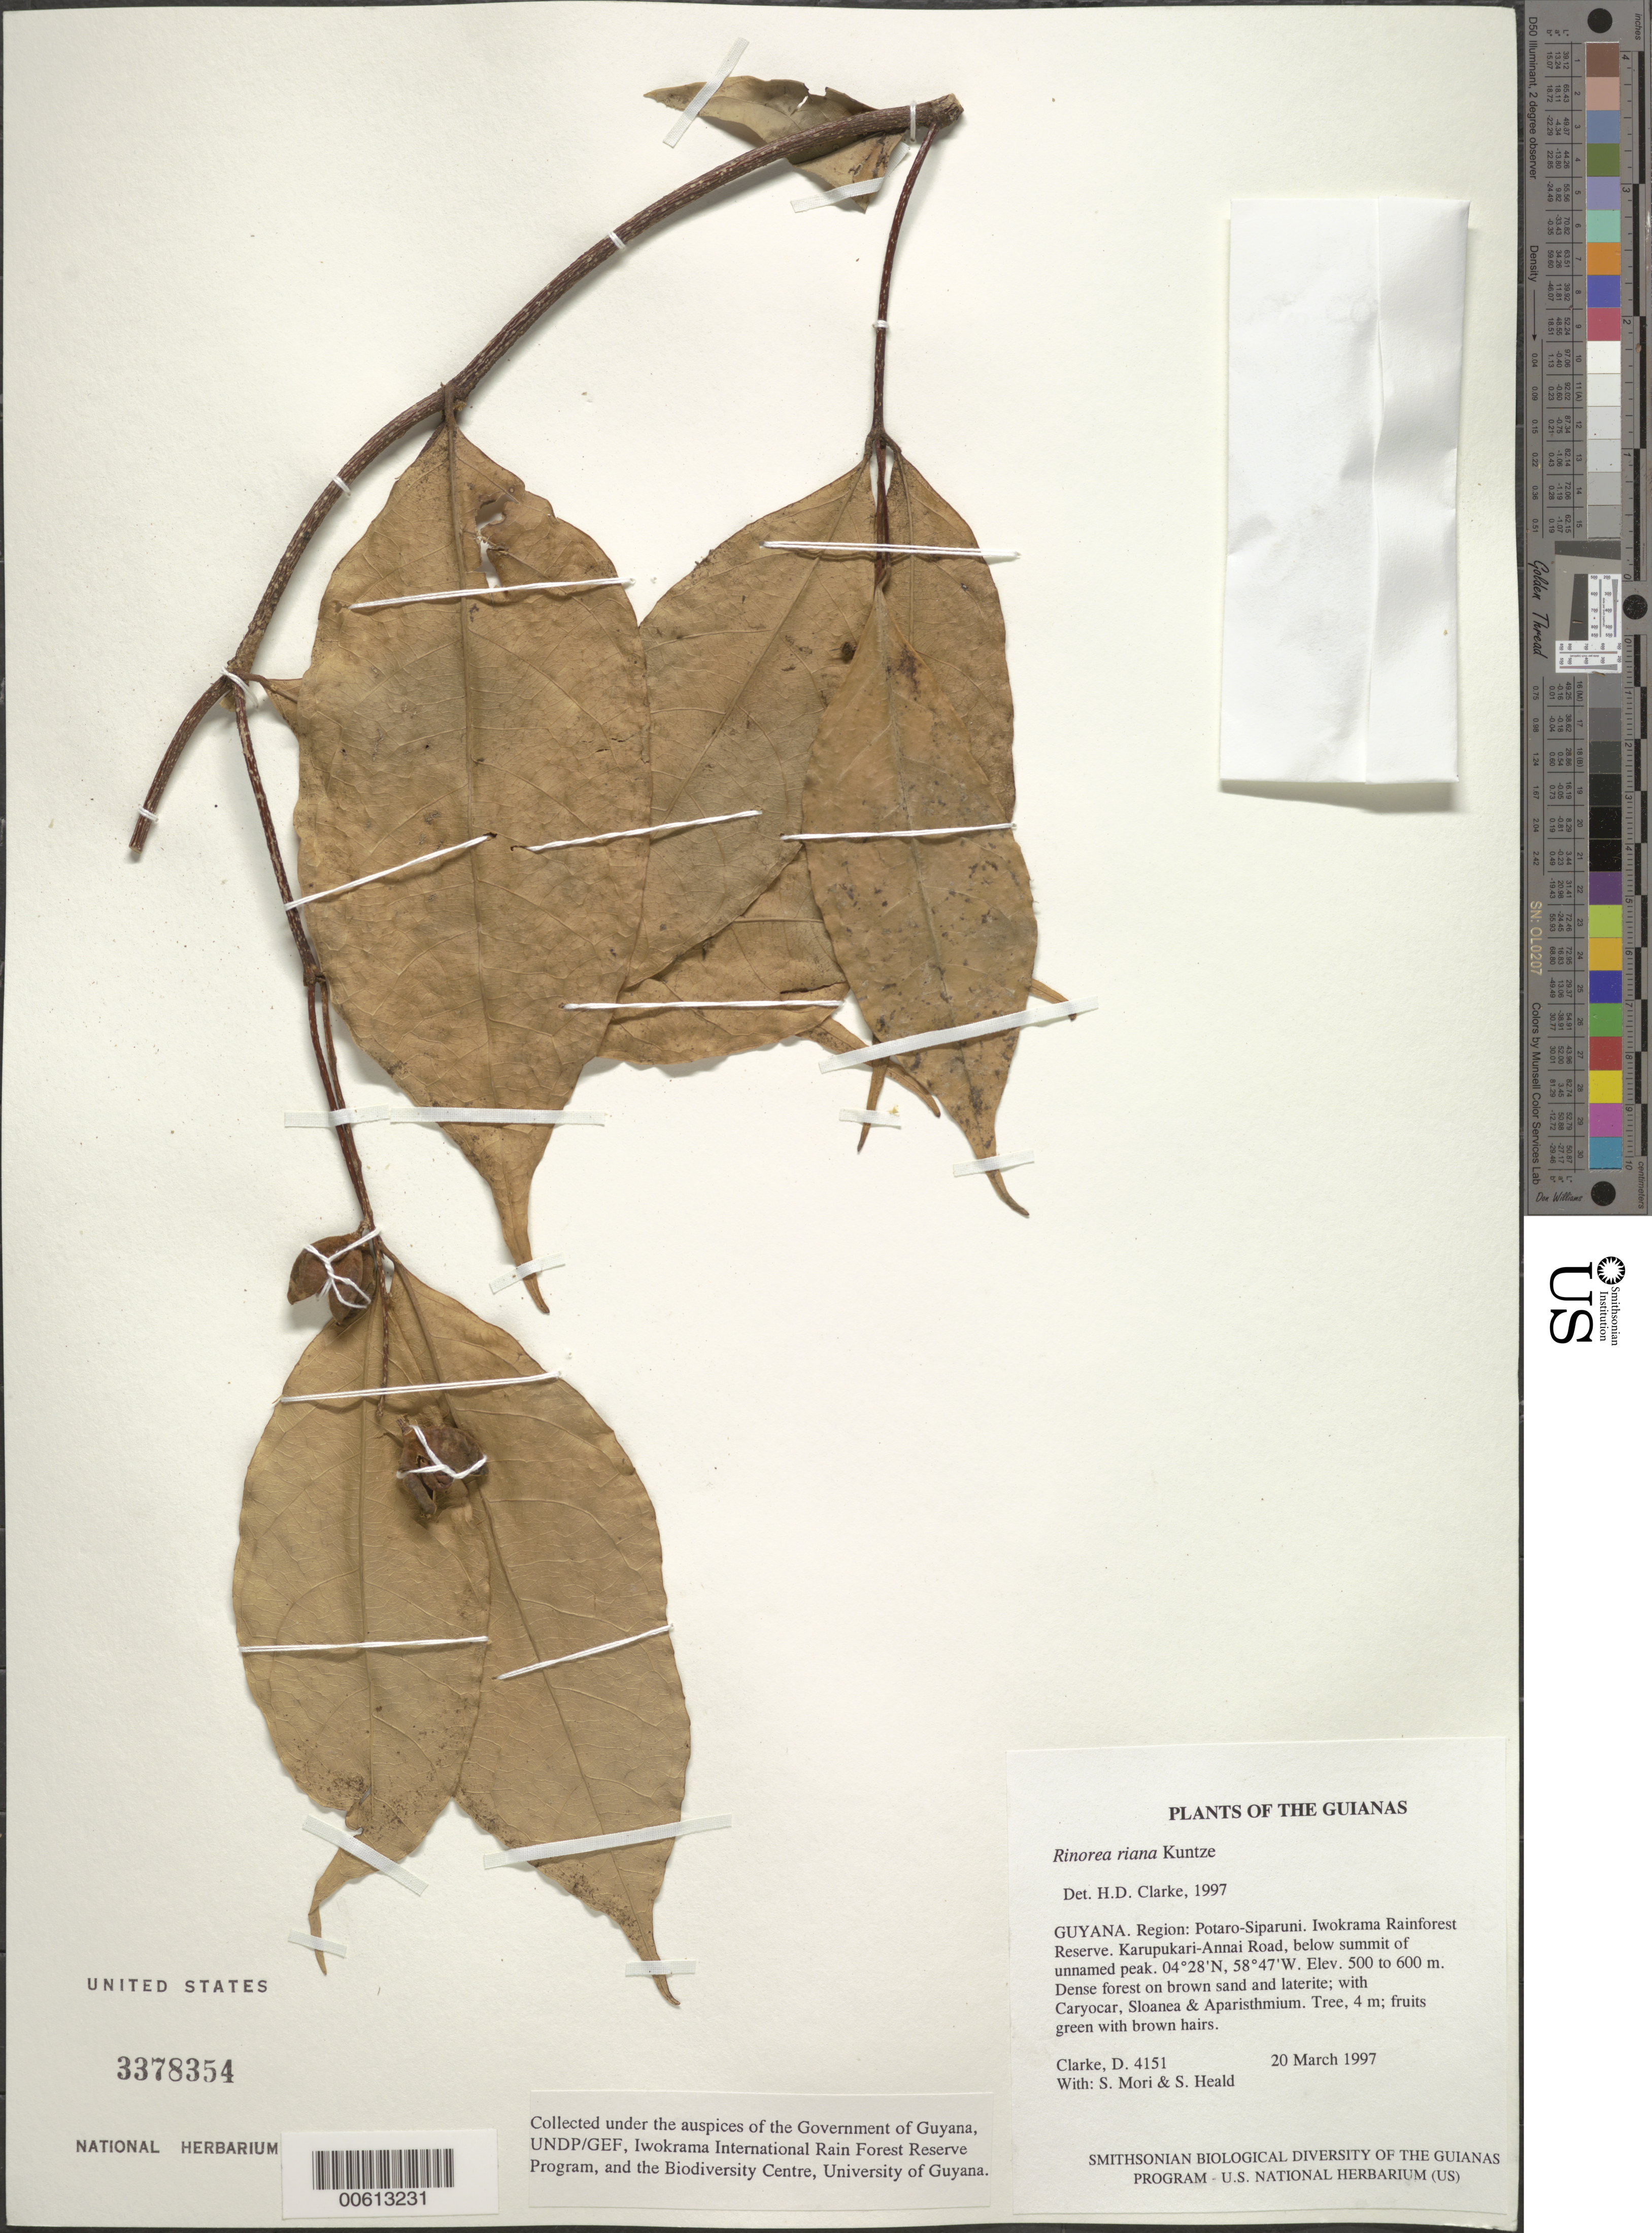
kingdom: Plantae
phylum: Tracheophyta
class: Magnoliopsida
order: Malpighiales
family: Violaceae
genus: Rinorea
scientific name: Rinorea riana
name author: Kuntze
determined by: Clarke, H. D., University of North Carolina (Asheville)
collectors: H. D. Clarke, S. Mori & S. Heald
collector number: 4151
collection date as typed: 20 March 1997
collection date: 1997-03-20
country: Guyana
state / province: Potaro-Siparuni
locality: Iwokrama Rainforest Reserve. Karupukari-Annai Road, below summit of unnamed peak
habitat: Dense forest on brown sand and laterite; with Caryocar, Sloanea & Aparisthmium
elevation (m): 500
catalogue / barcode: US 3378354